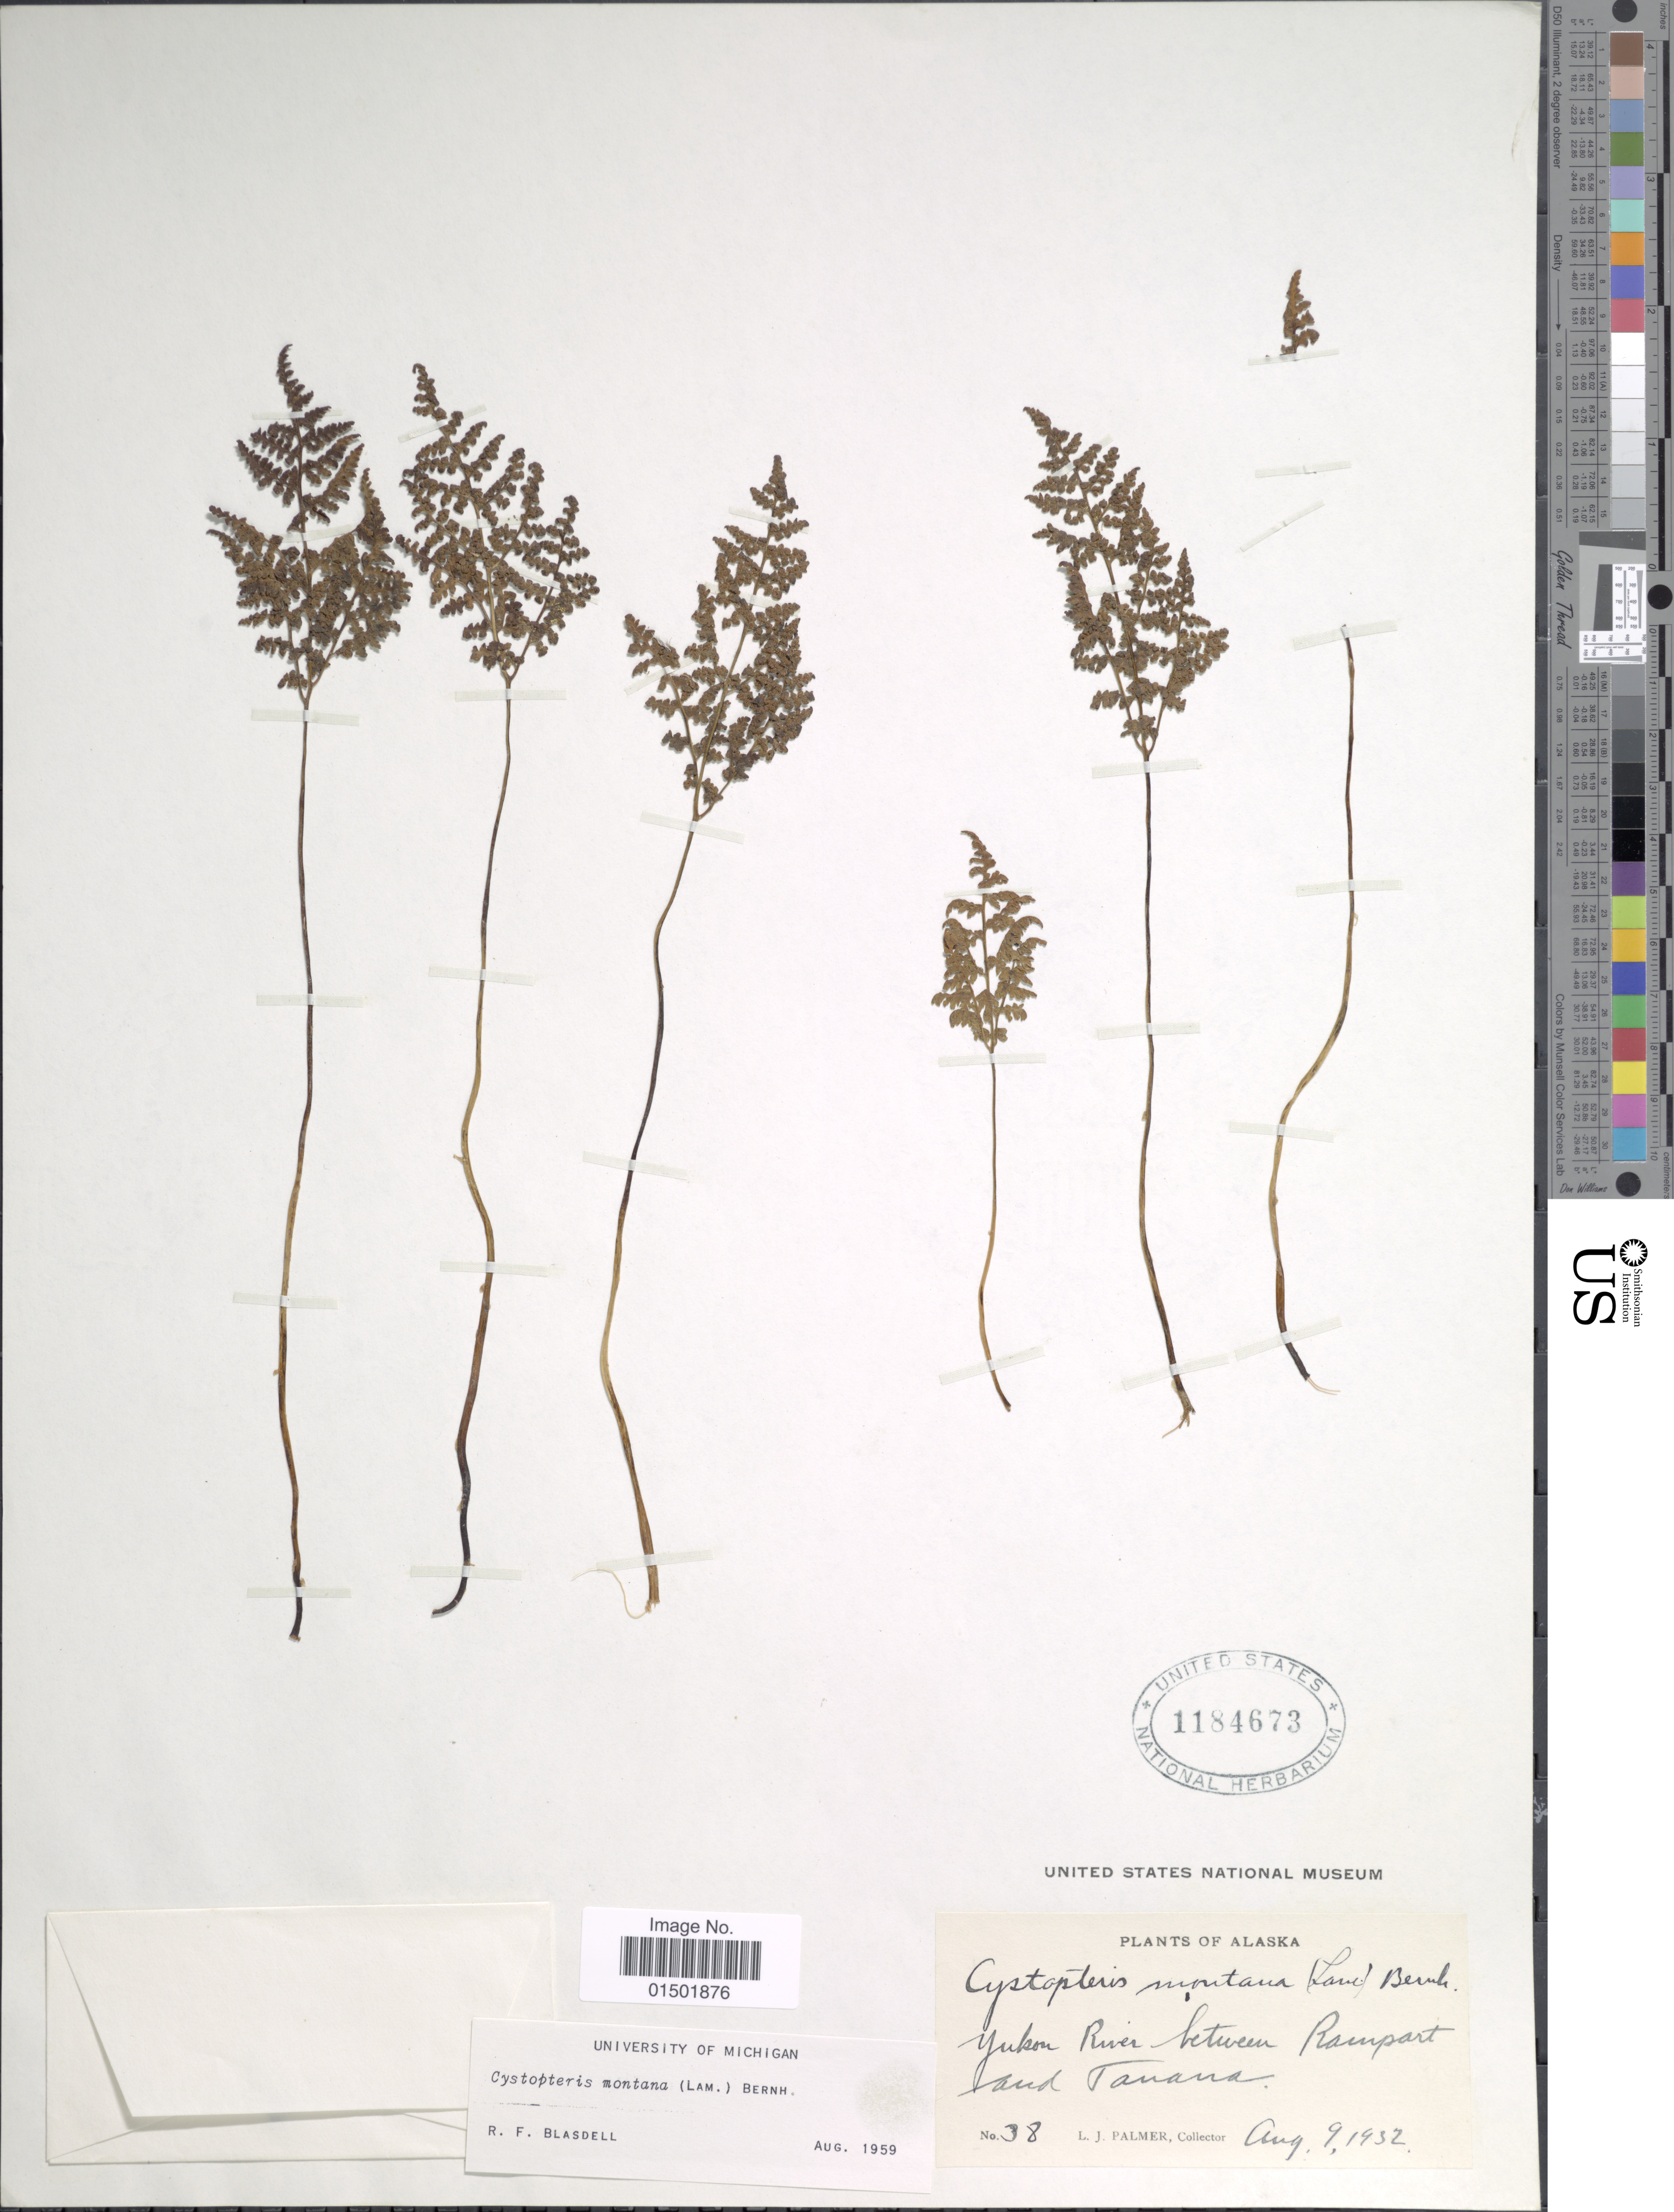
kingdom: Plantae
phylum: Tracheophyta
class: Polypodiopsida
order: Polypodiales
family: Cystopteridaceae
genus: Cystopteris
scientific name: Cystopteris montana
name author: (Lam.) Desv.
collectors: L. J. Palmer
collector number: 38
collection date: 1932-08-09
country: United States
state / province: Alaska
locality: Yukon River between Rampart and Tanana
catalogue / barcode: US 1184673